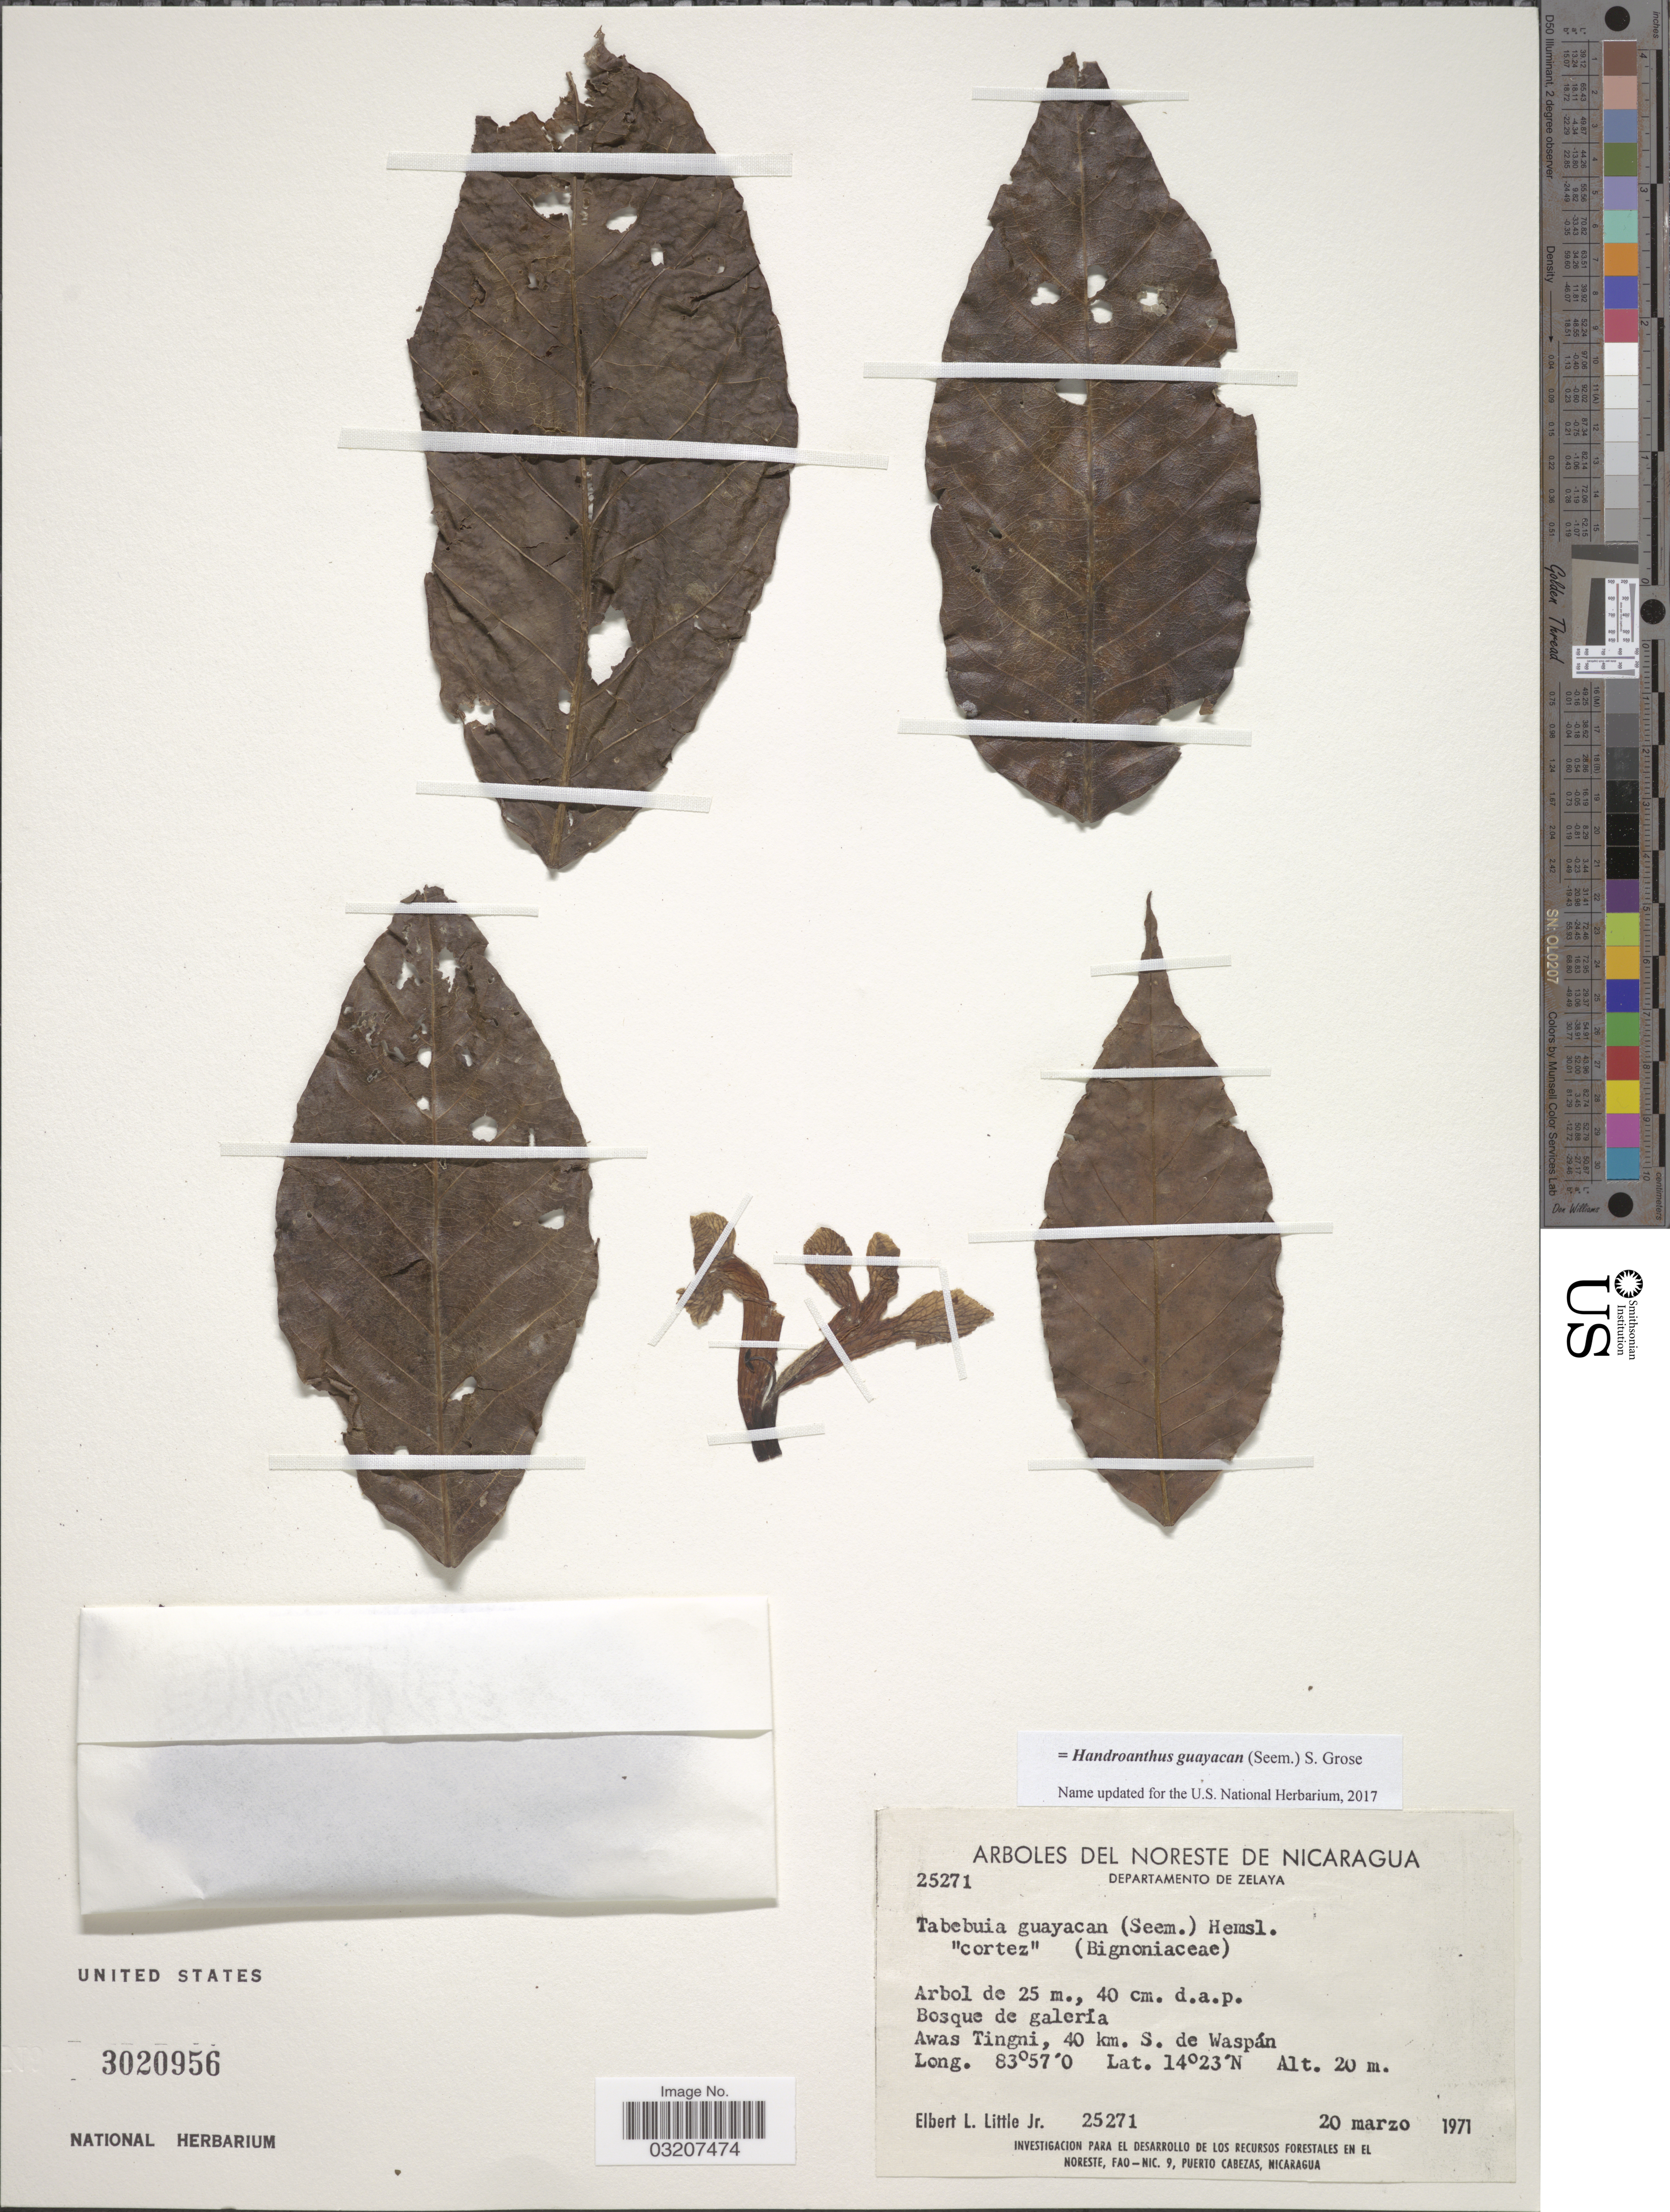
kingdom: Plantae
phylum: Tracheophyta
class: Magnoliopsida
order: Lamiales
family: Bignoniaceae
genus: Handroanthus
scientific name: Handroanthus guayacan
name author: (Seem.) S.O. Grose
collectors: E. L. Little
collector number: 25271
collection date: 1971-03-20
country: Nicaragua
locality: Noreste de Nicaragua, Departamento de Zelaya. Awas Tingni, 40 km. S. de Waspán.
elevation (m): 20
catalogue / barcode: US 3020956